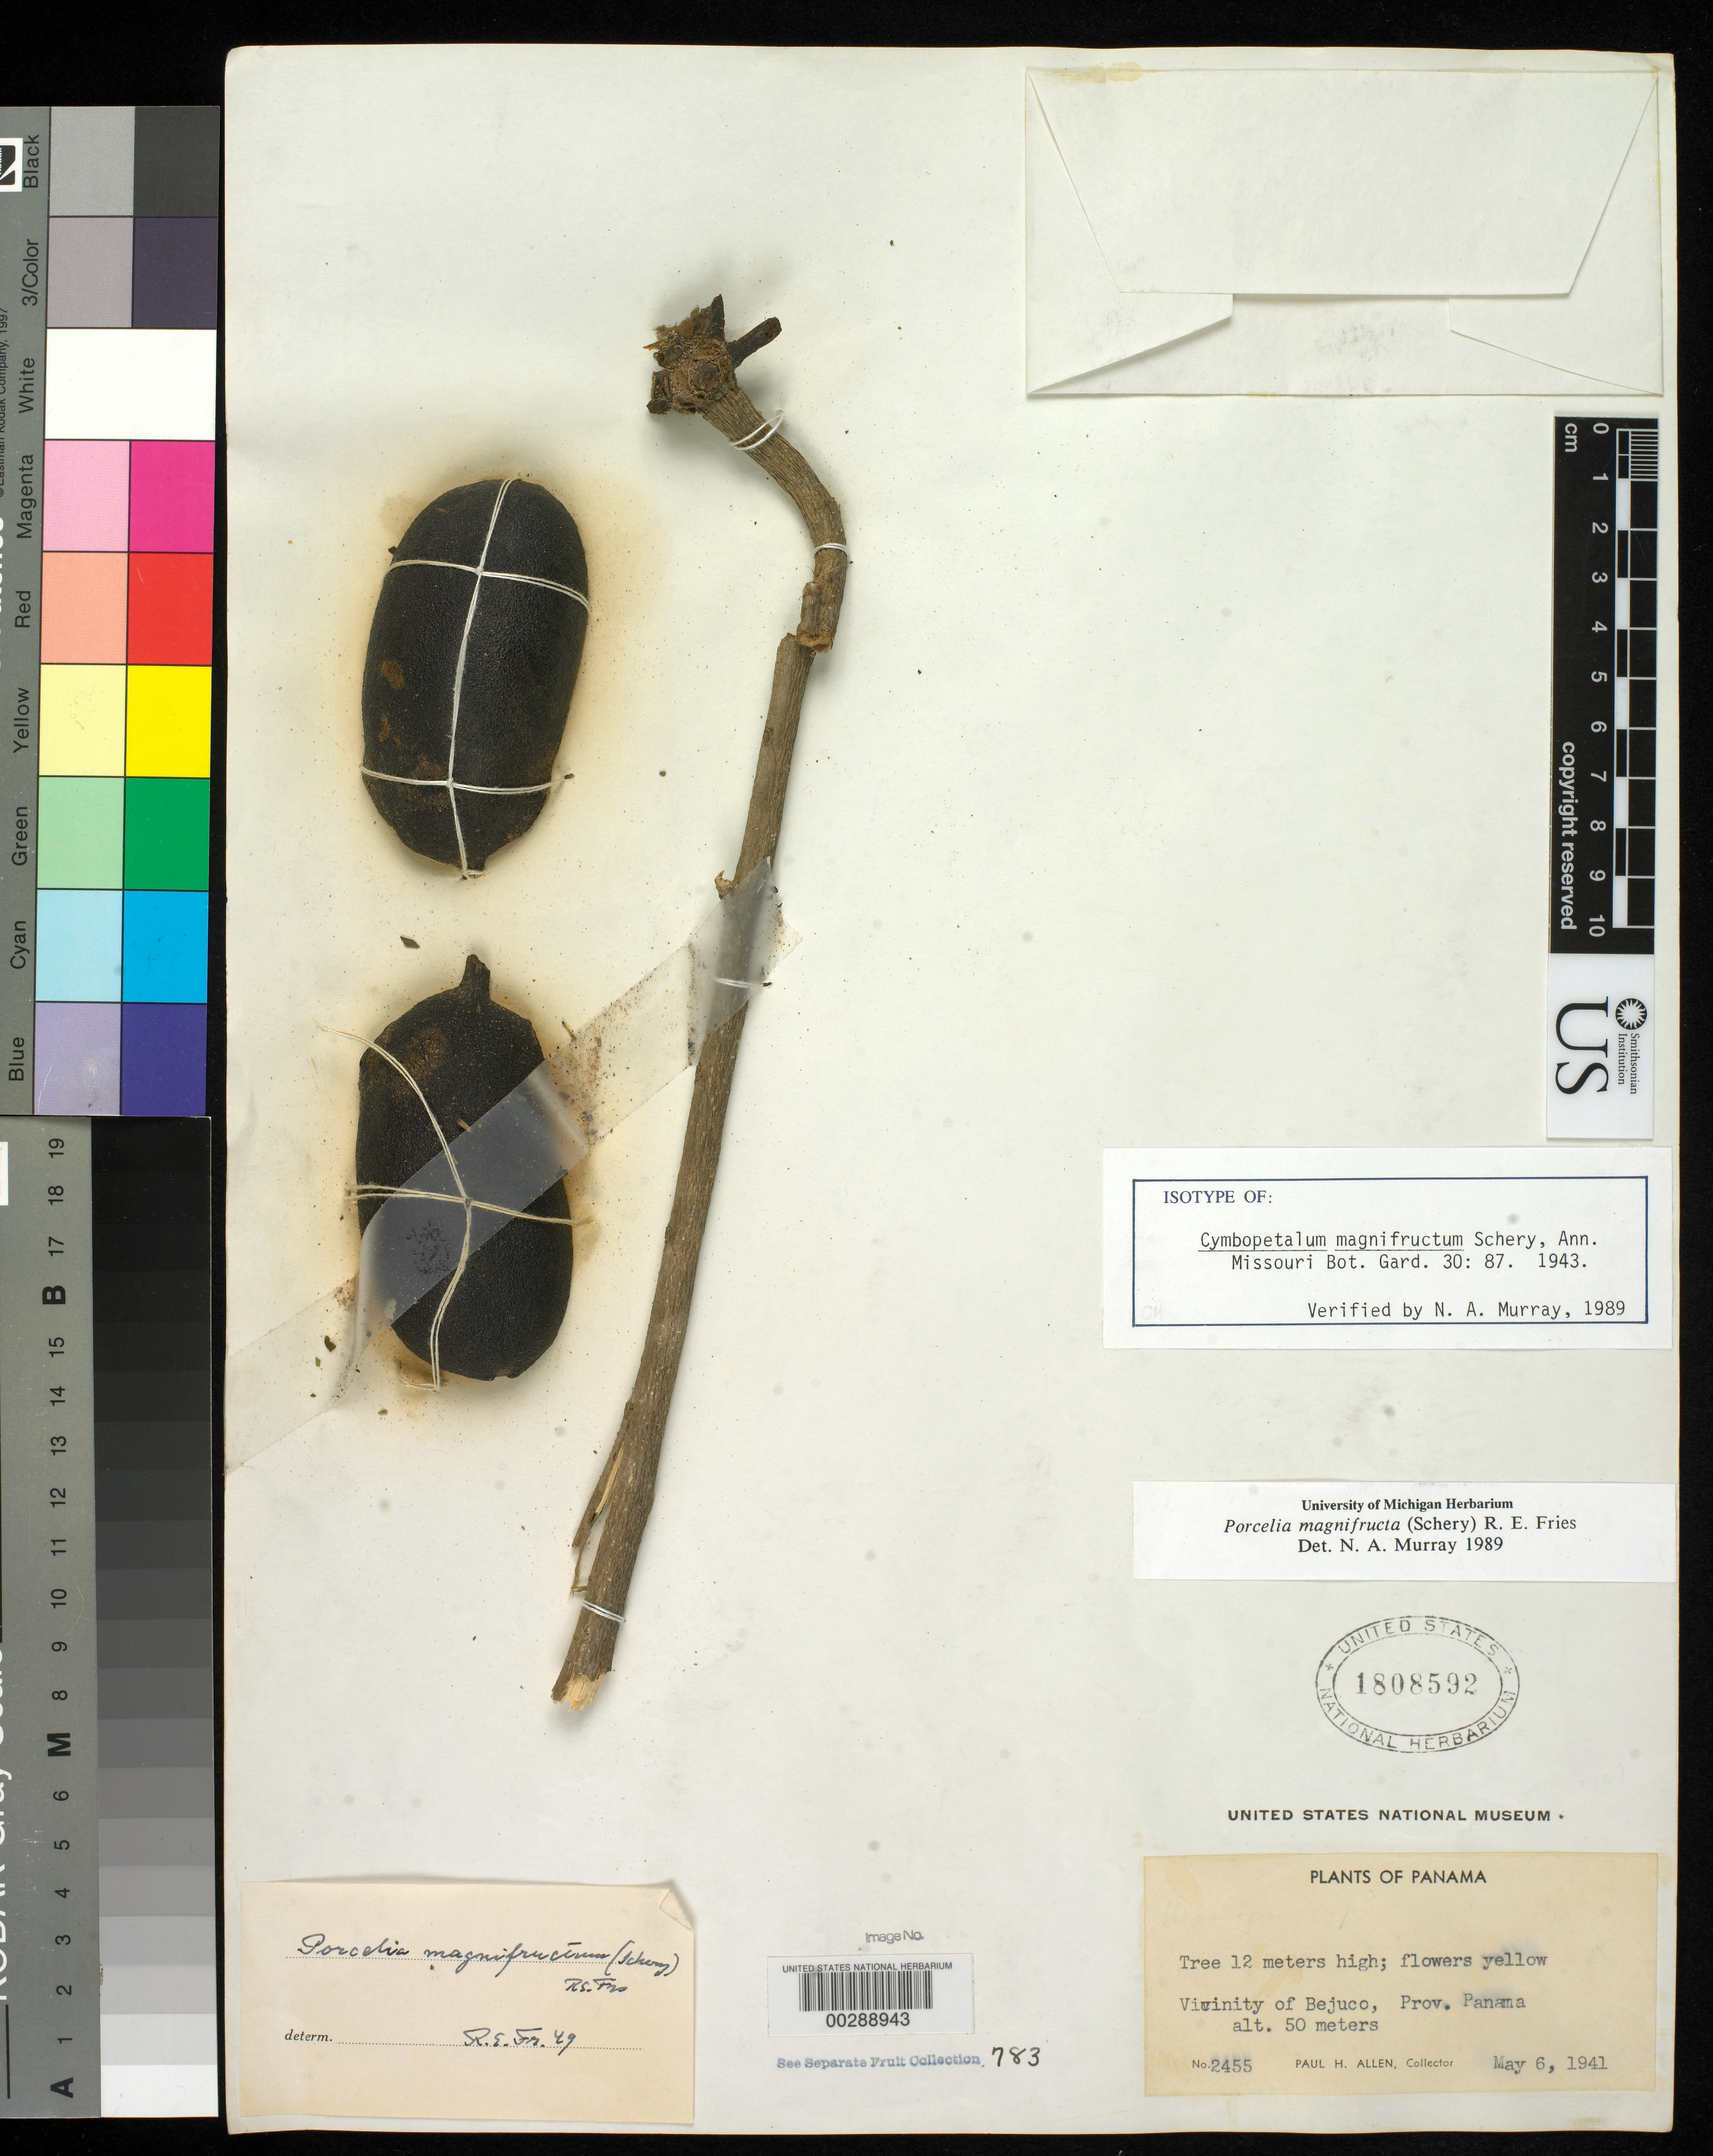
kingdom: Plantae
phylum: Tracheophyta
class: Magnoliopsida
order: Magnoliales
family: Annonaceae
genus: Cymbopetalum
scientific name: Cymbopetalum magnifructum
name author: Schery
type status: Isotype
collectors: P. H. Allen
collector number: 2455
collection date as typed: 06 May 1941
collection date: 1941-05-06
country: Panama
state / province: Panamá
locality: Vicinity of Bejuco.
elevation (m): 50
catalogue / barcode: US 1808592